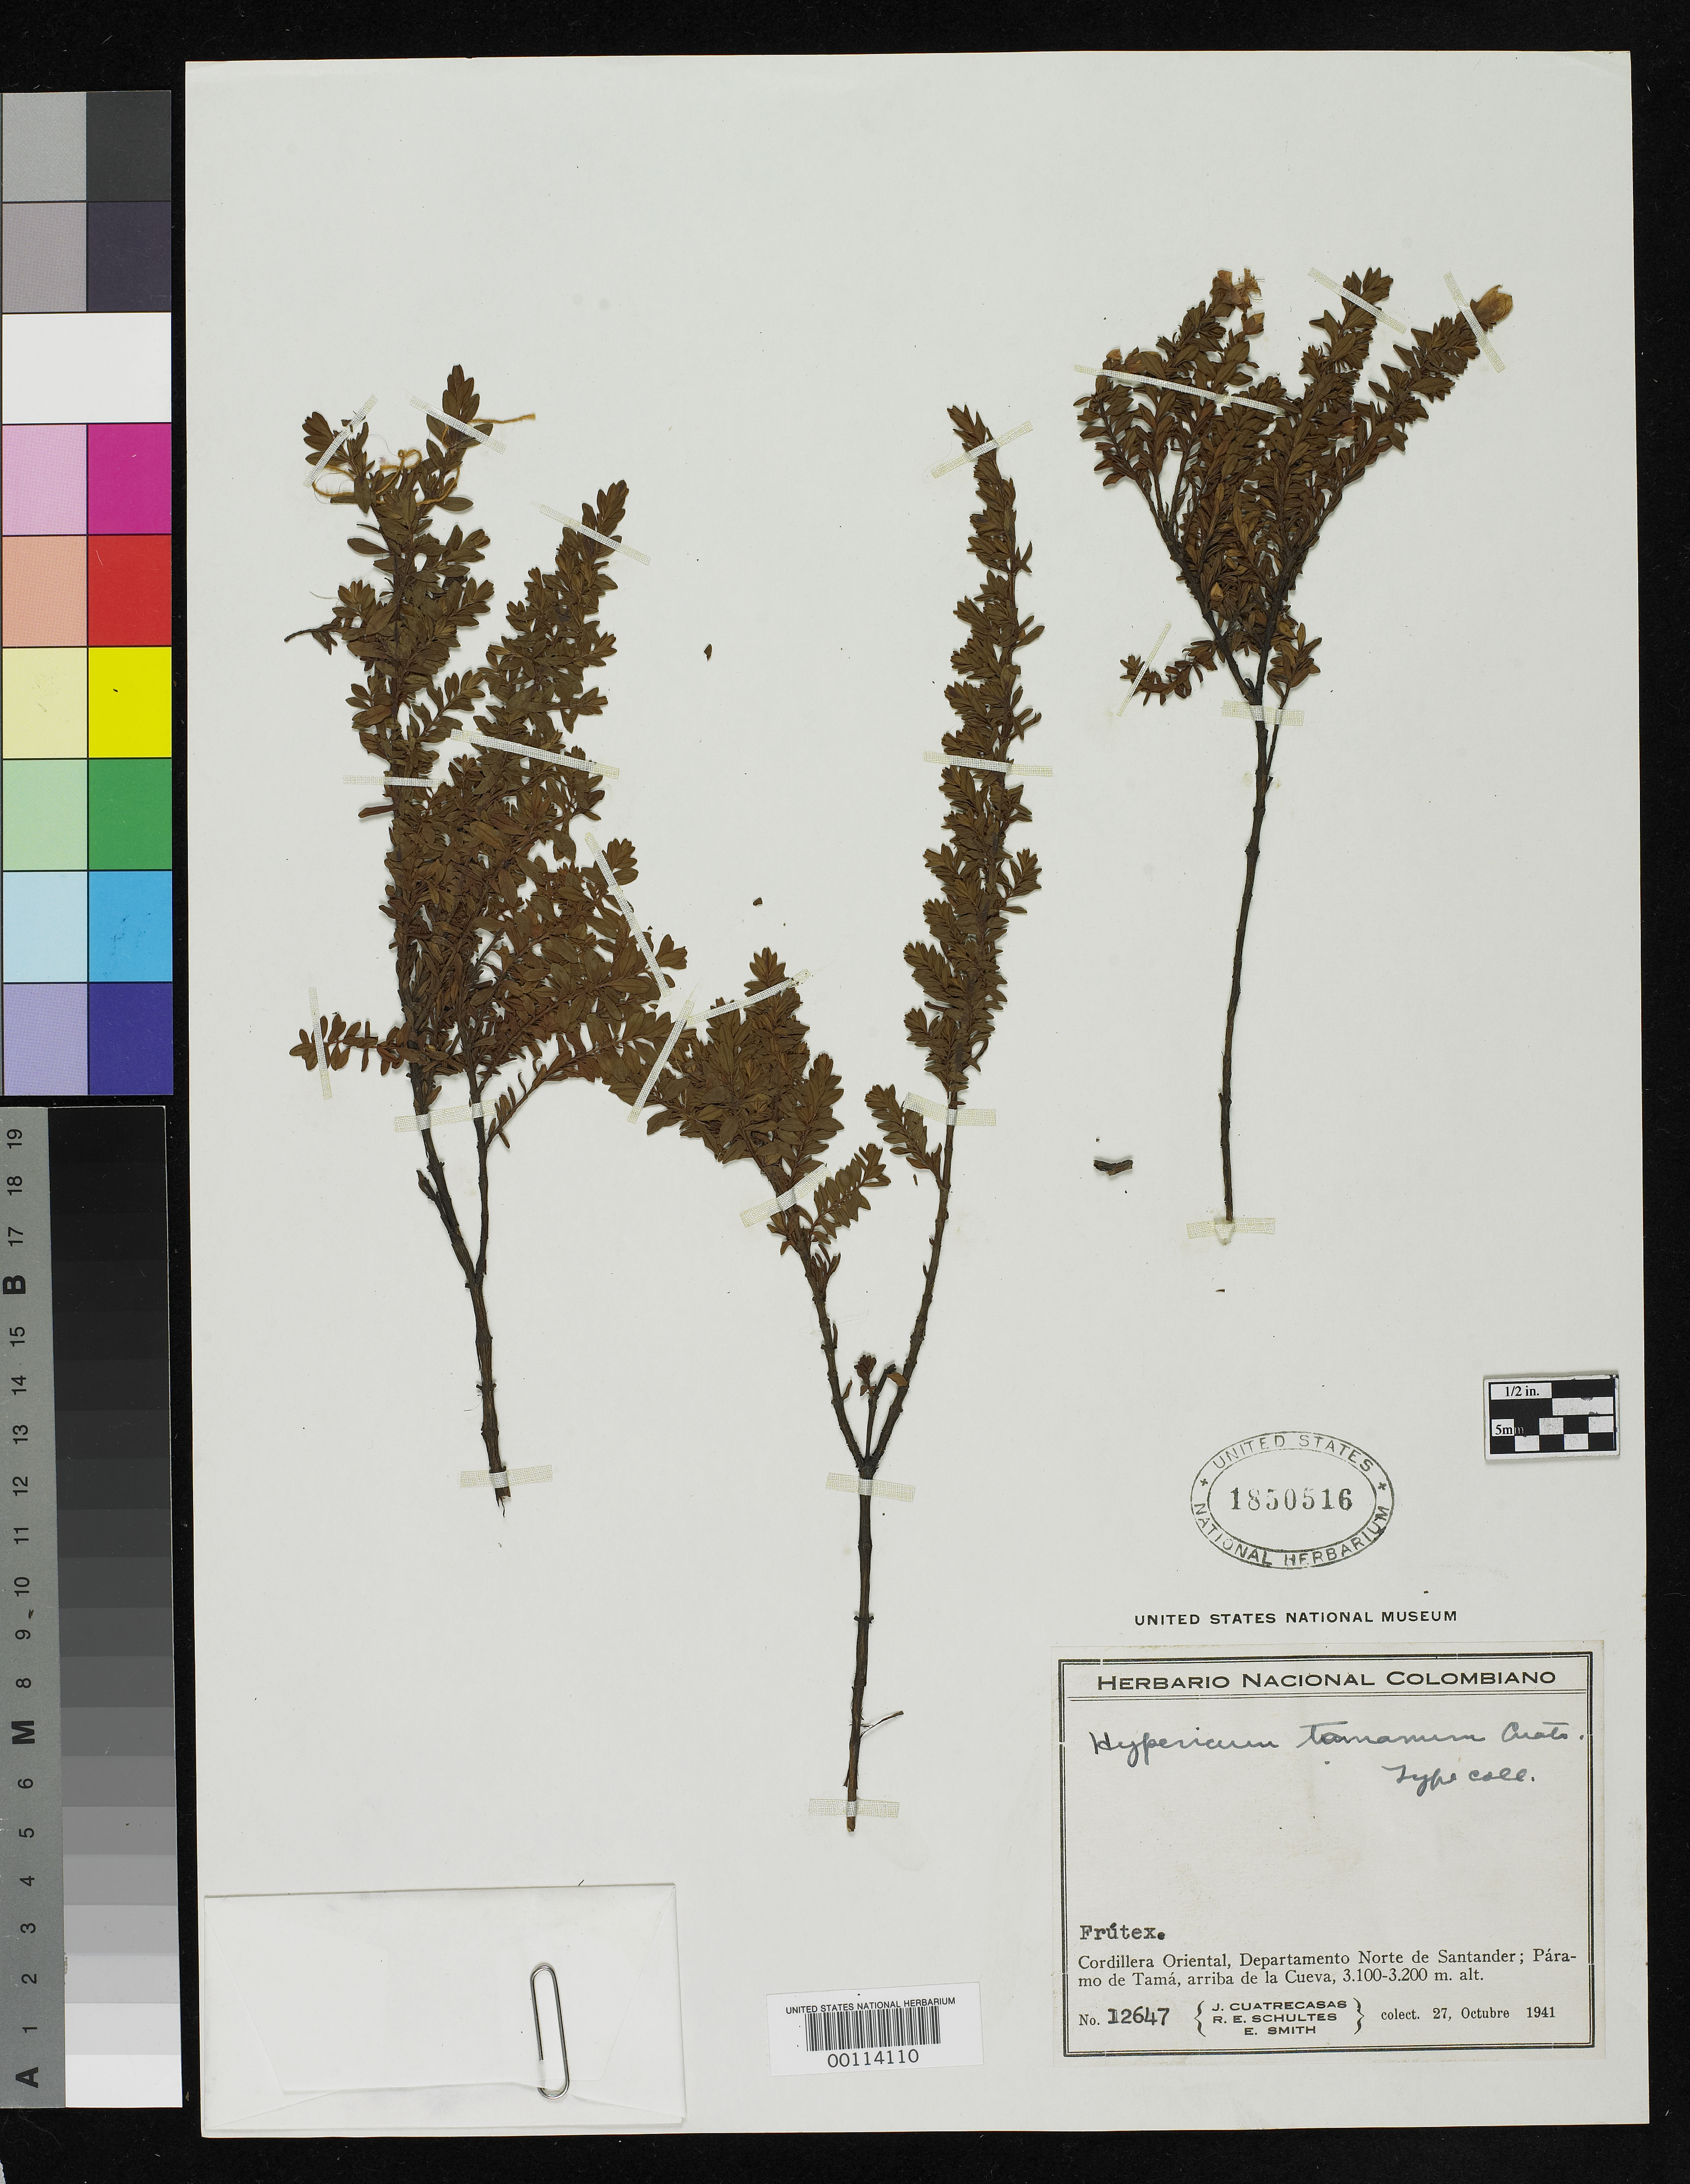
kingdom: Plantae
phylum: Tracheophyta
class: Magnoliopsida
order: Malpighiales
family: Hypericaceae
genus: Hypericum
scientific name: Hypericum tamanum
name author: Cuatrec.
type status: Isotype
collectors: J. Cuatrecasas, R. E. Schultes & C. E. Smith Jr.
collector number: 12647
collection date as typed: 27 Oct 1941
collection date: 1941-10-27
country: Colombia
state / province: Norte de Santander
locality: Cordillera Oriental, Paramo de Tama, Alrededores de La Cueva.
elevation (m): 3100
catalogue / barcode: US 1850516